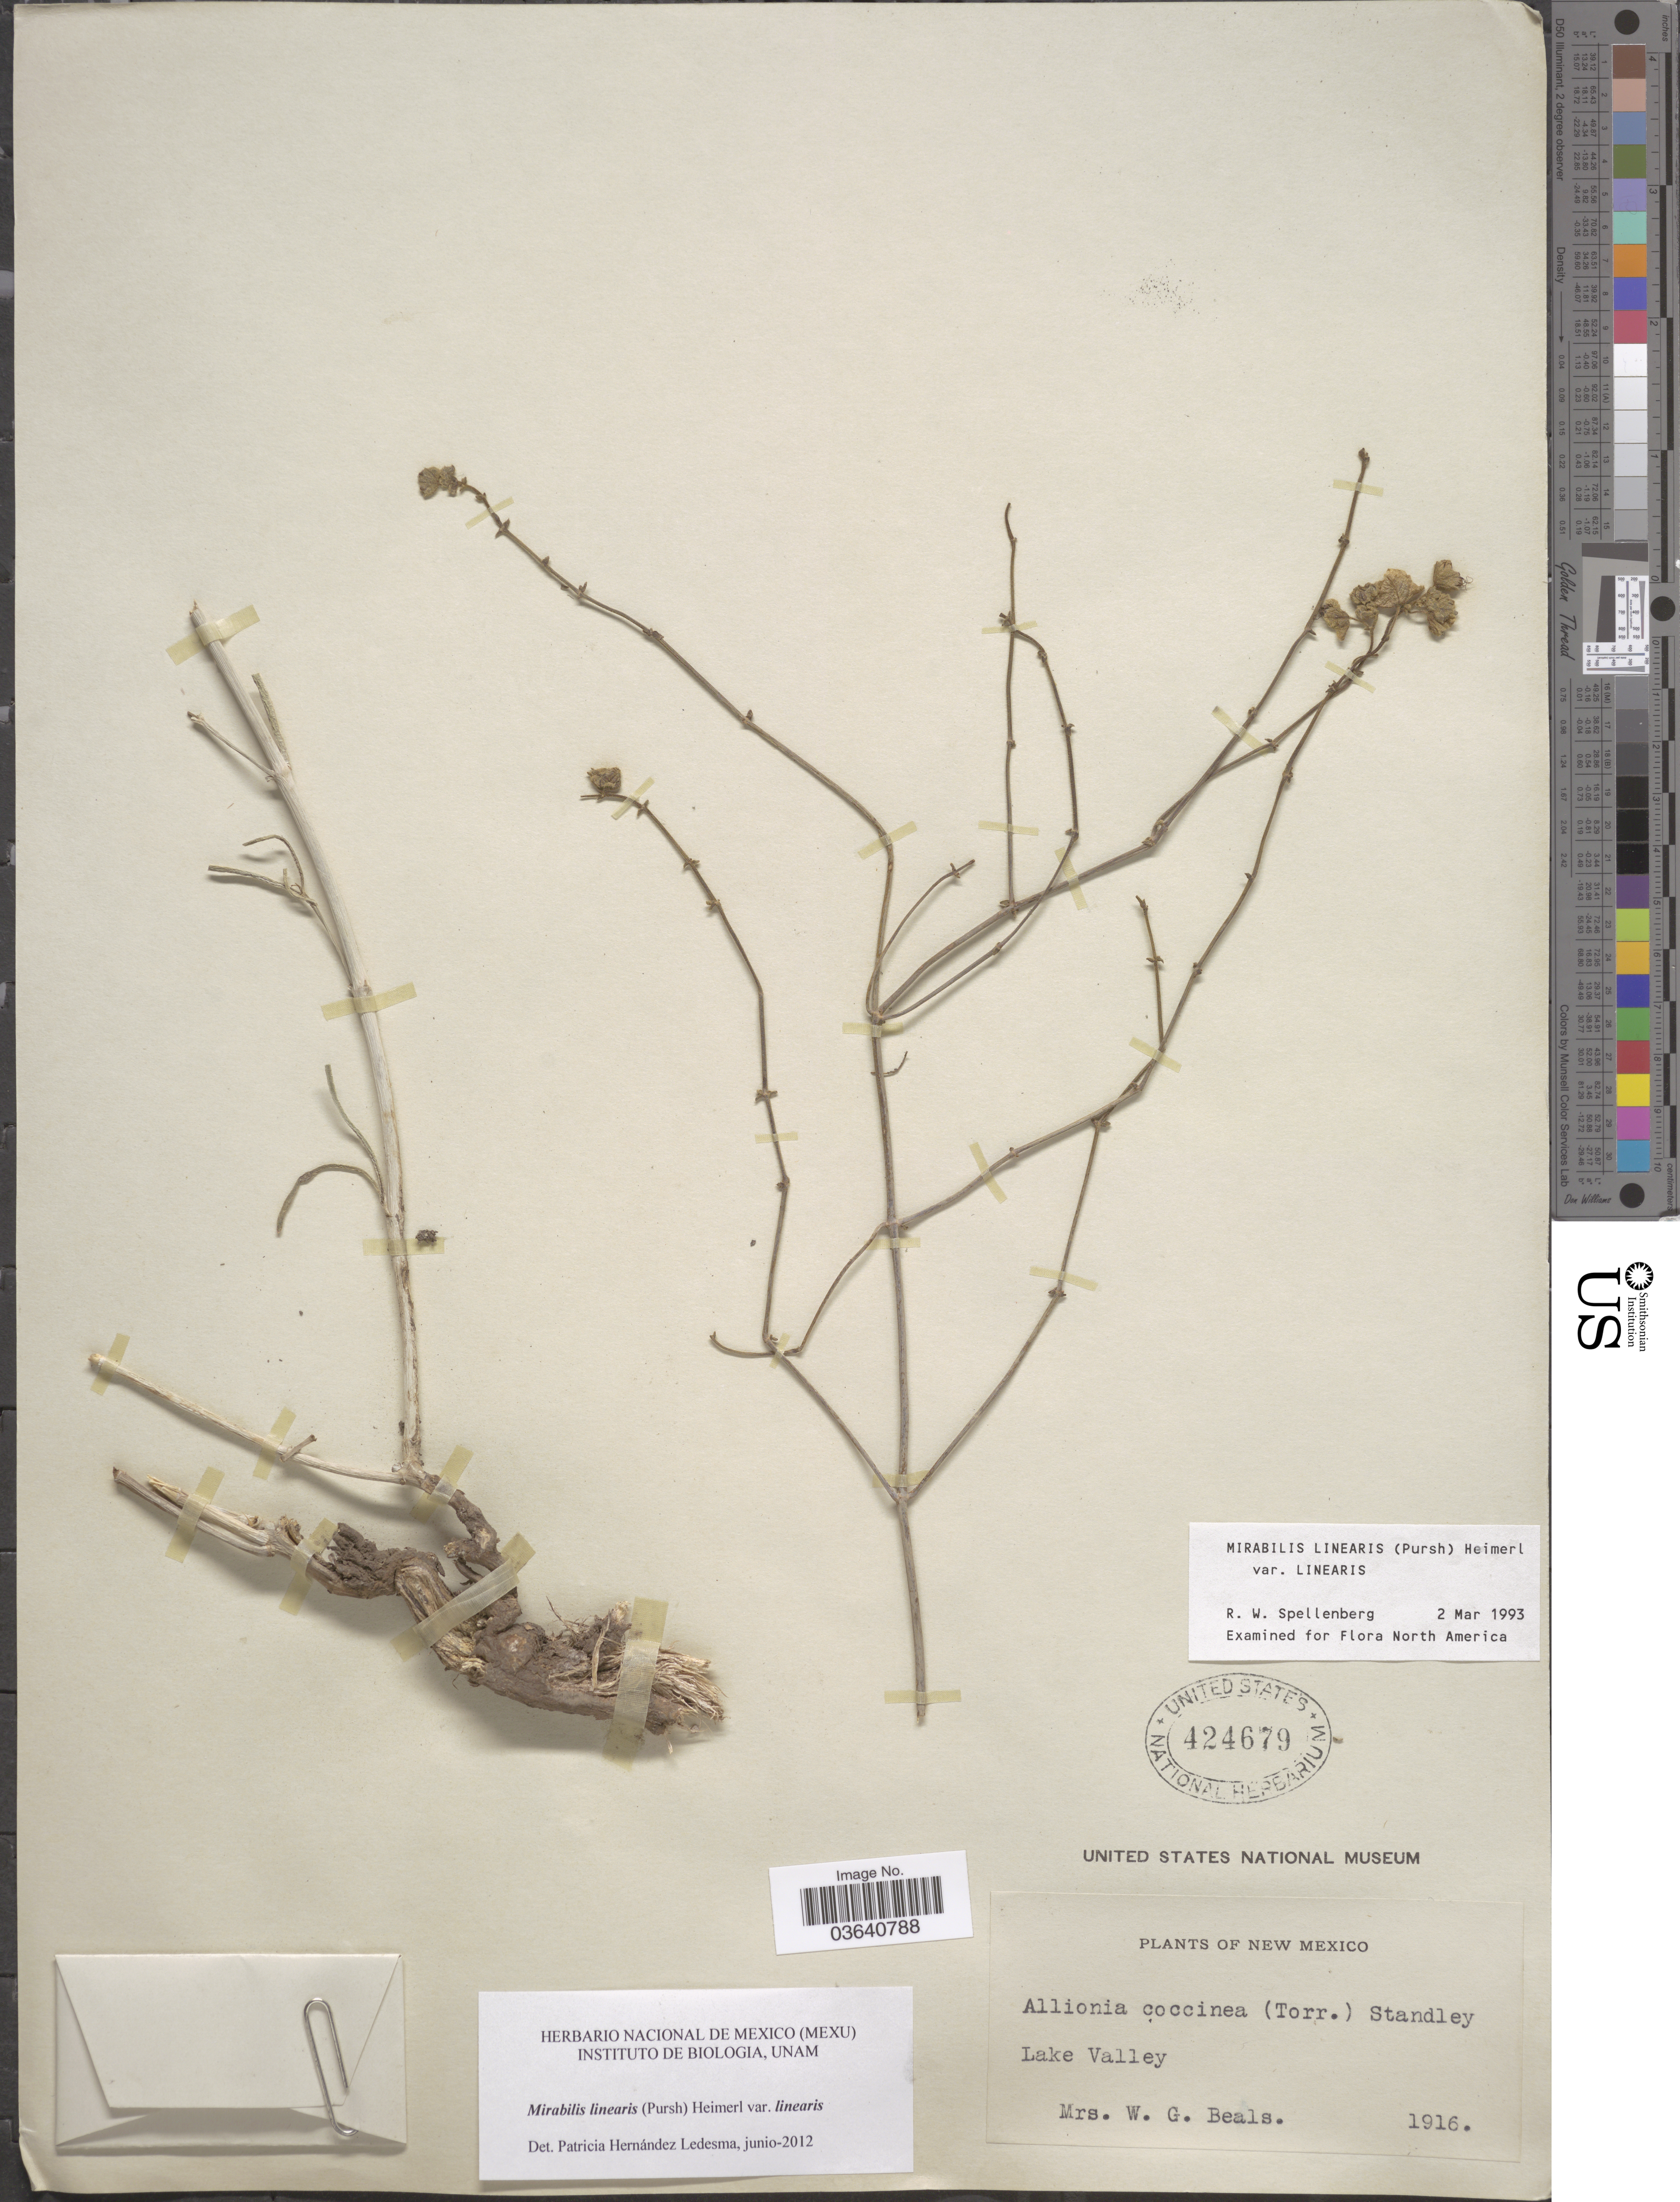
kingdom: Plantae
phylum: Tracheophyta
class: Magnoliopsida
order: Caryophyllales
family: Nyctaginaceae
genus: Mirabilis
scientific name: Mirabilis linearis var. linearis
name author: (Pursh) Heimerl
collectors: Mrs. W. G. Beals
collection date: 1916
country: United States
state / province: New Mexico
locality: Lake Valley.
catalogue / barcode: US 424679